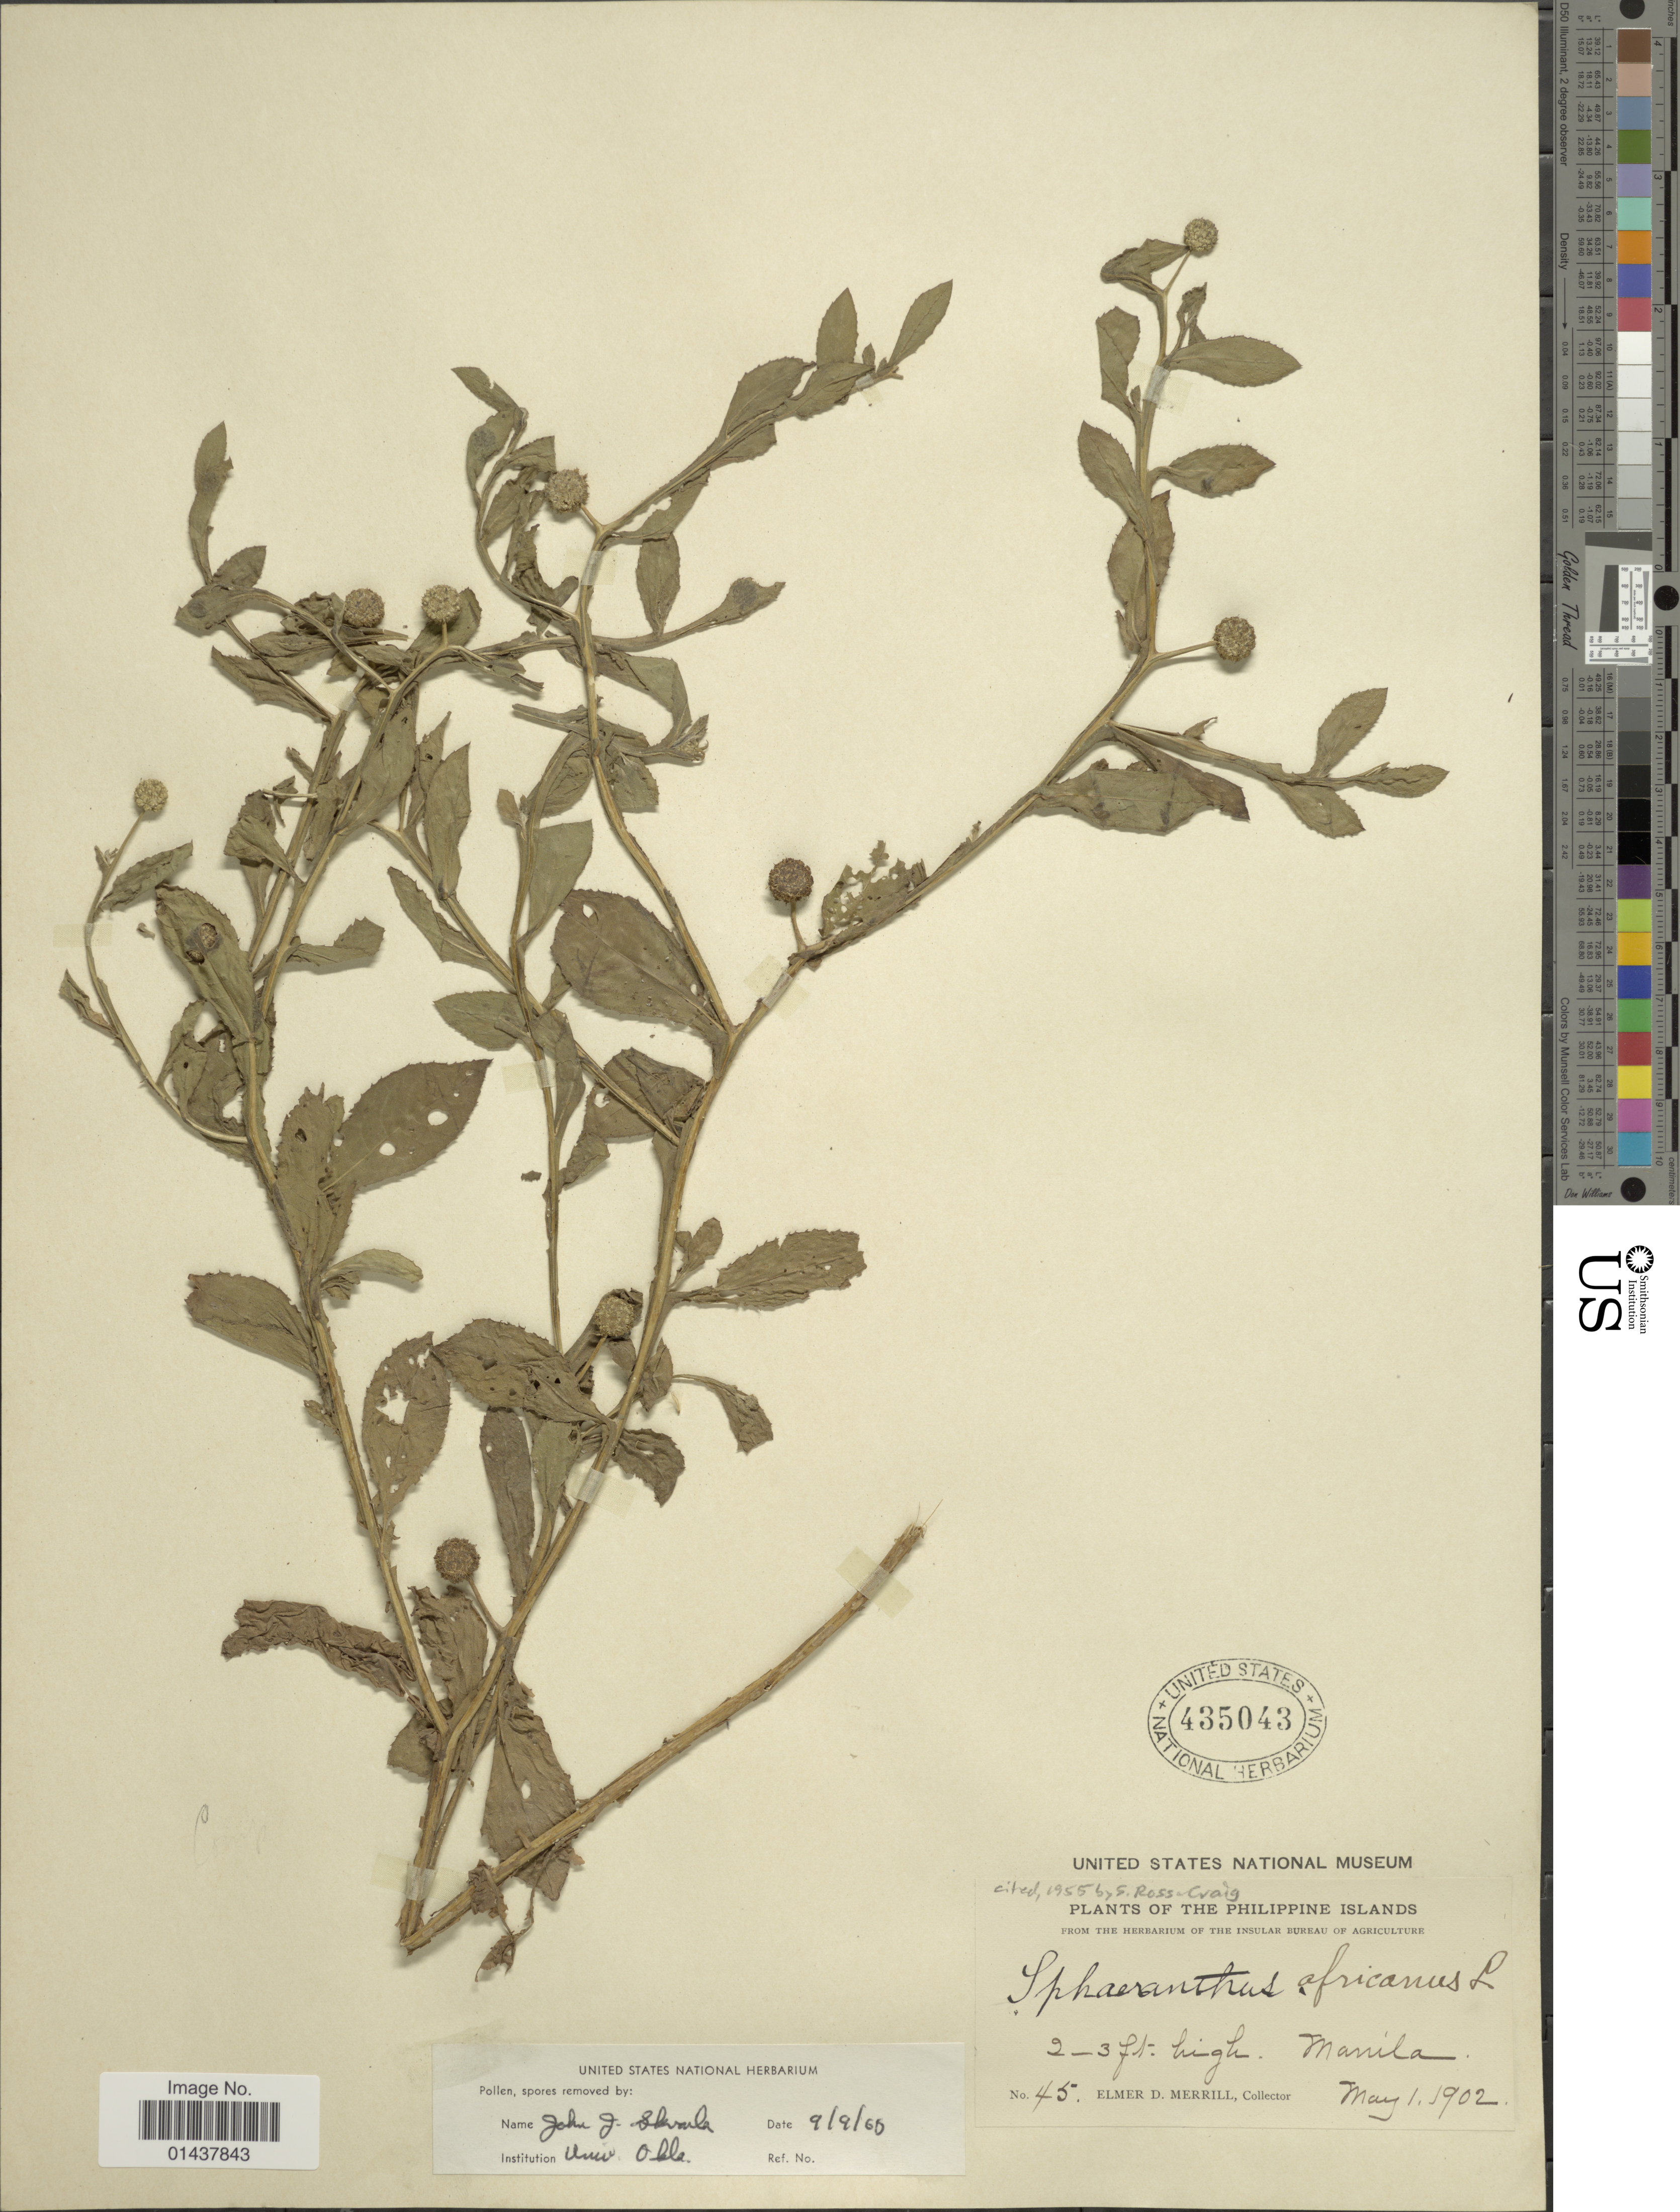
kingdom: Plantae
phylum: Tracheophyta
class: Magnoliopsida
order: Asterales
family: Asteraceae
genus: Sphaeranthus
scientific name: Sphaeranthus africanus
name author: L.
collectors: E. D. Merrill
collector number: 45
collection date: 1902-05-01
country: Philippines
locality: Philippine Islands, Manila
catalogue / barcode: US 435043